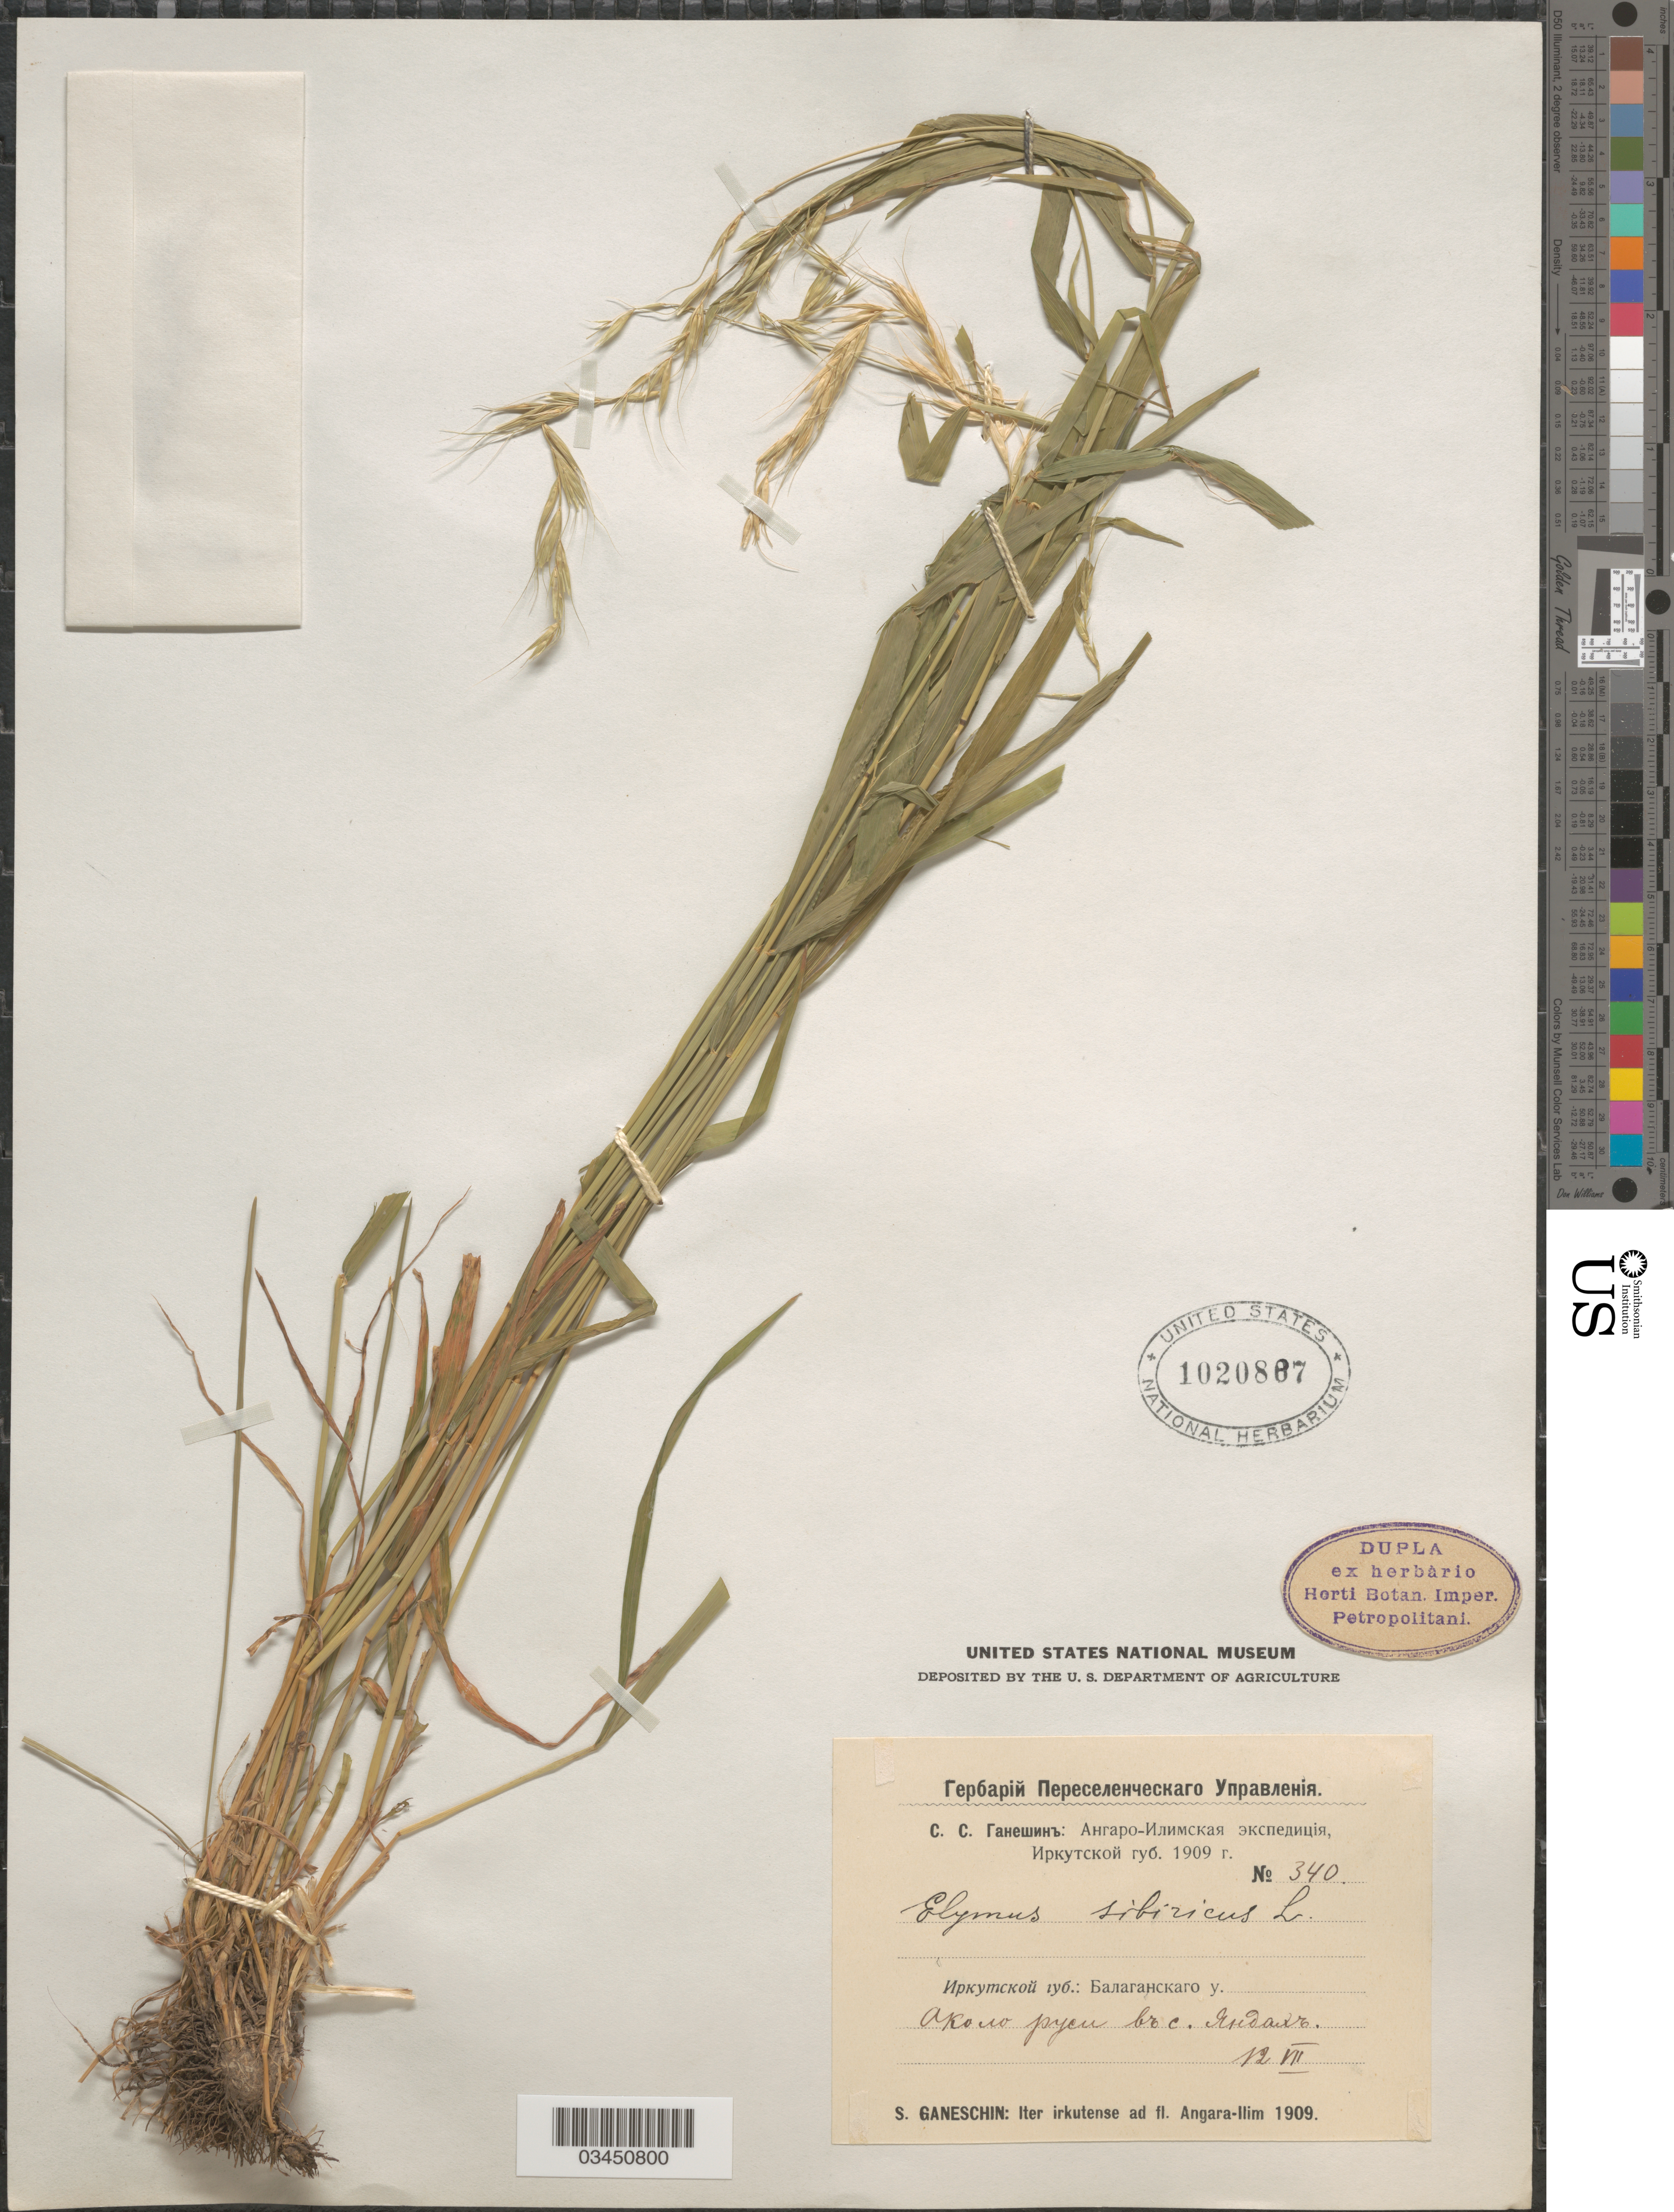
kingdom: Plantae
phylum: Tracheophyta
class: Liliopsida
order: Poales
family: Poaceae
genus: Elymus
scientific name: Elymus sibiricus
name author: L.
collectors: S. Ganeschin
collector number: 340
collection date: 1909-07-12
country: Russian Federation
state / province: Irkutsk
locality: Iter irkutense ad fl. Angara-Ilim.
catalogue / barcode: US 1020867